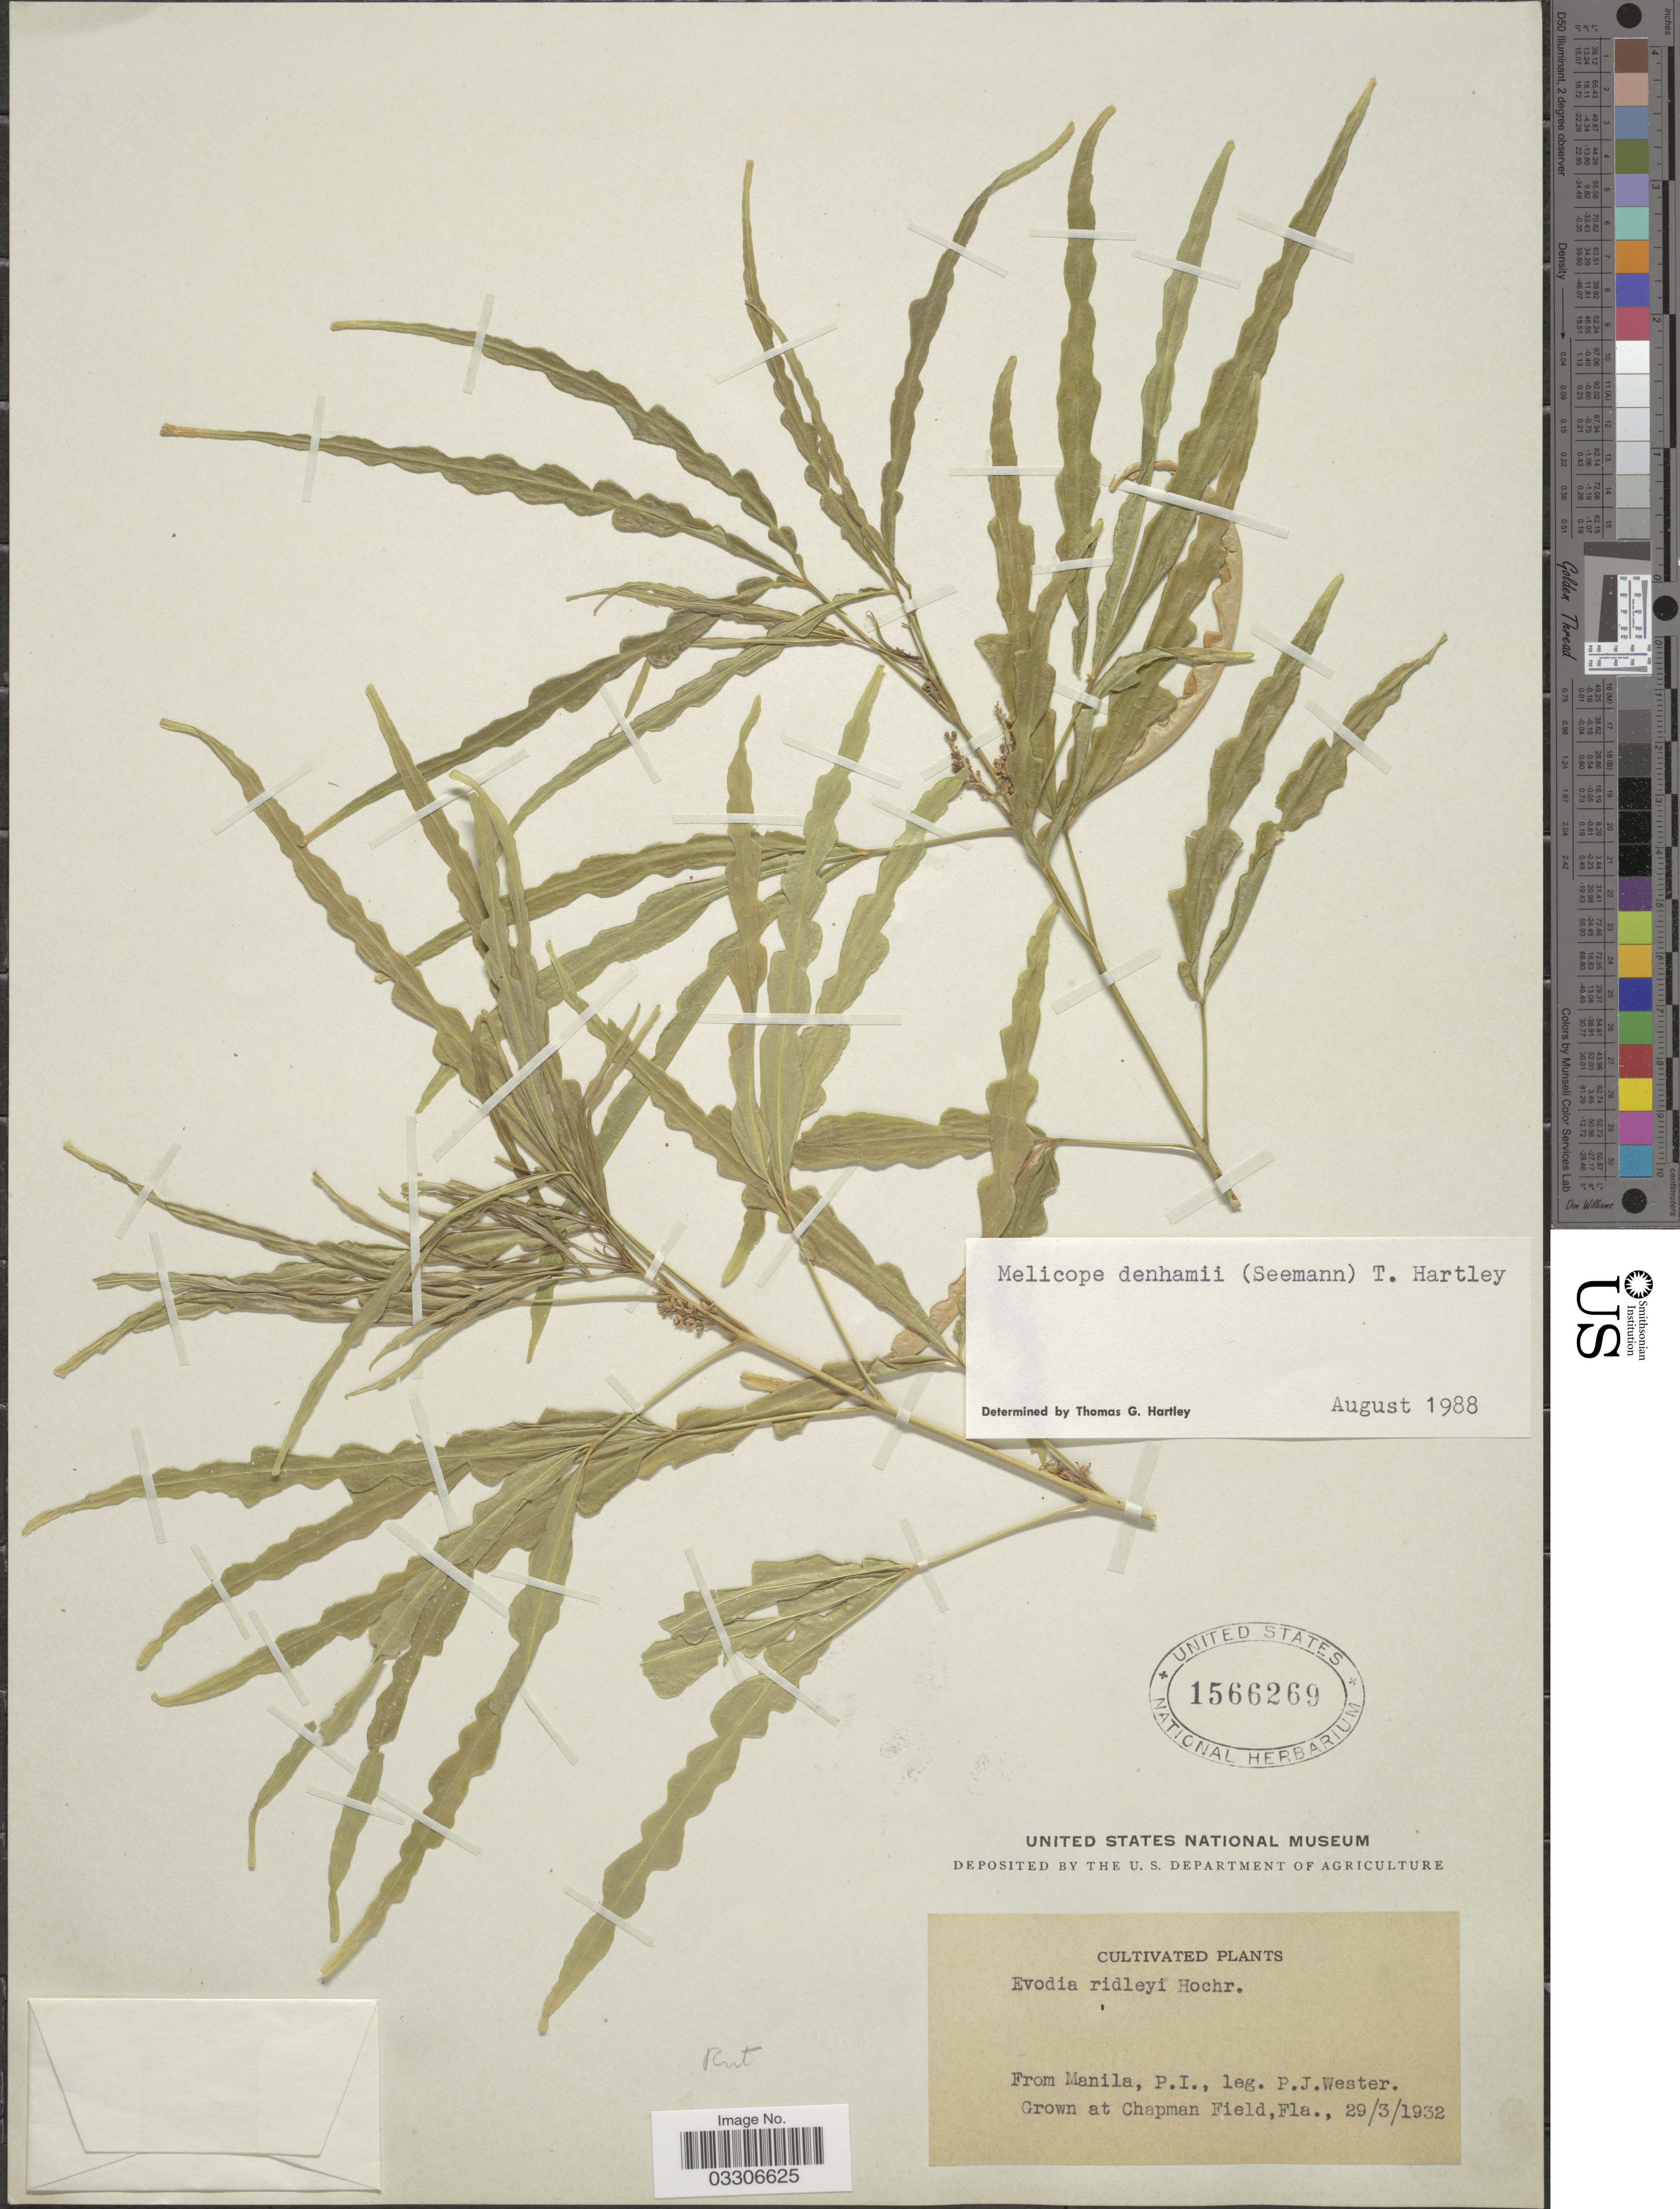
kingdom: Plantae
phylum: Tracheophyta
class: Magnoliopsida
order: Sapindales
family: Rutaceae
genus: Melicope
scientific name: Melicope denhamii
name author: (Seem.) T.G. Hartley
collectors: P. J. Wester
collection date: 1932-03-29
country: United States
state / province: Florida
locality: Chapman Field.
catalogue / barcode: US 1566269